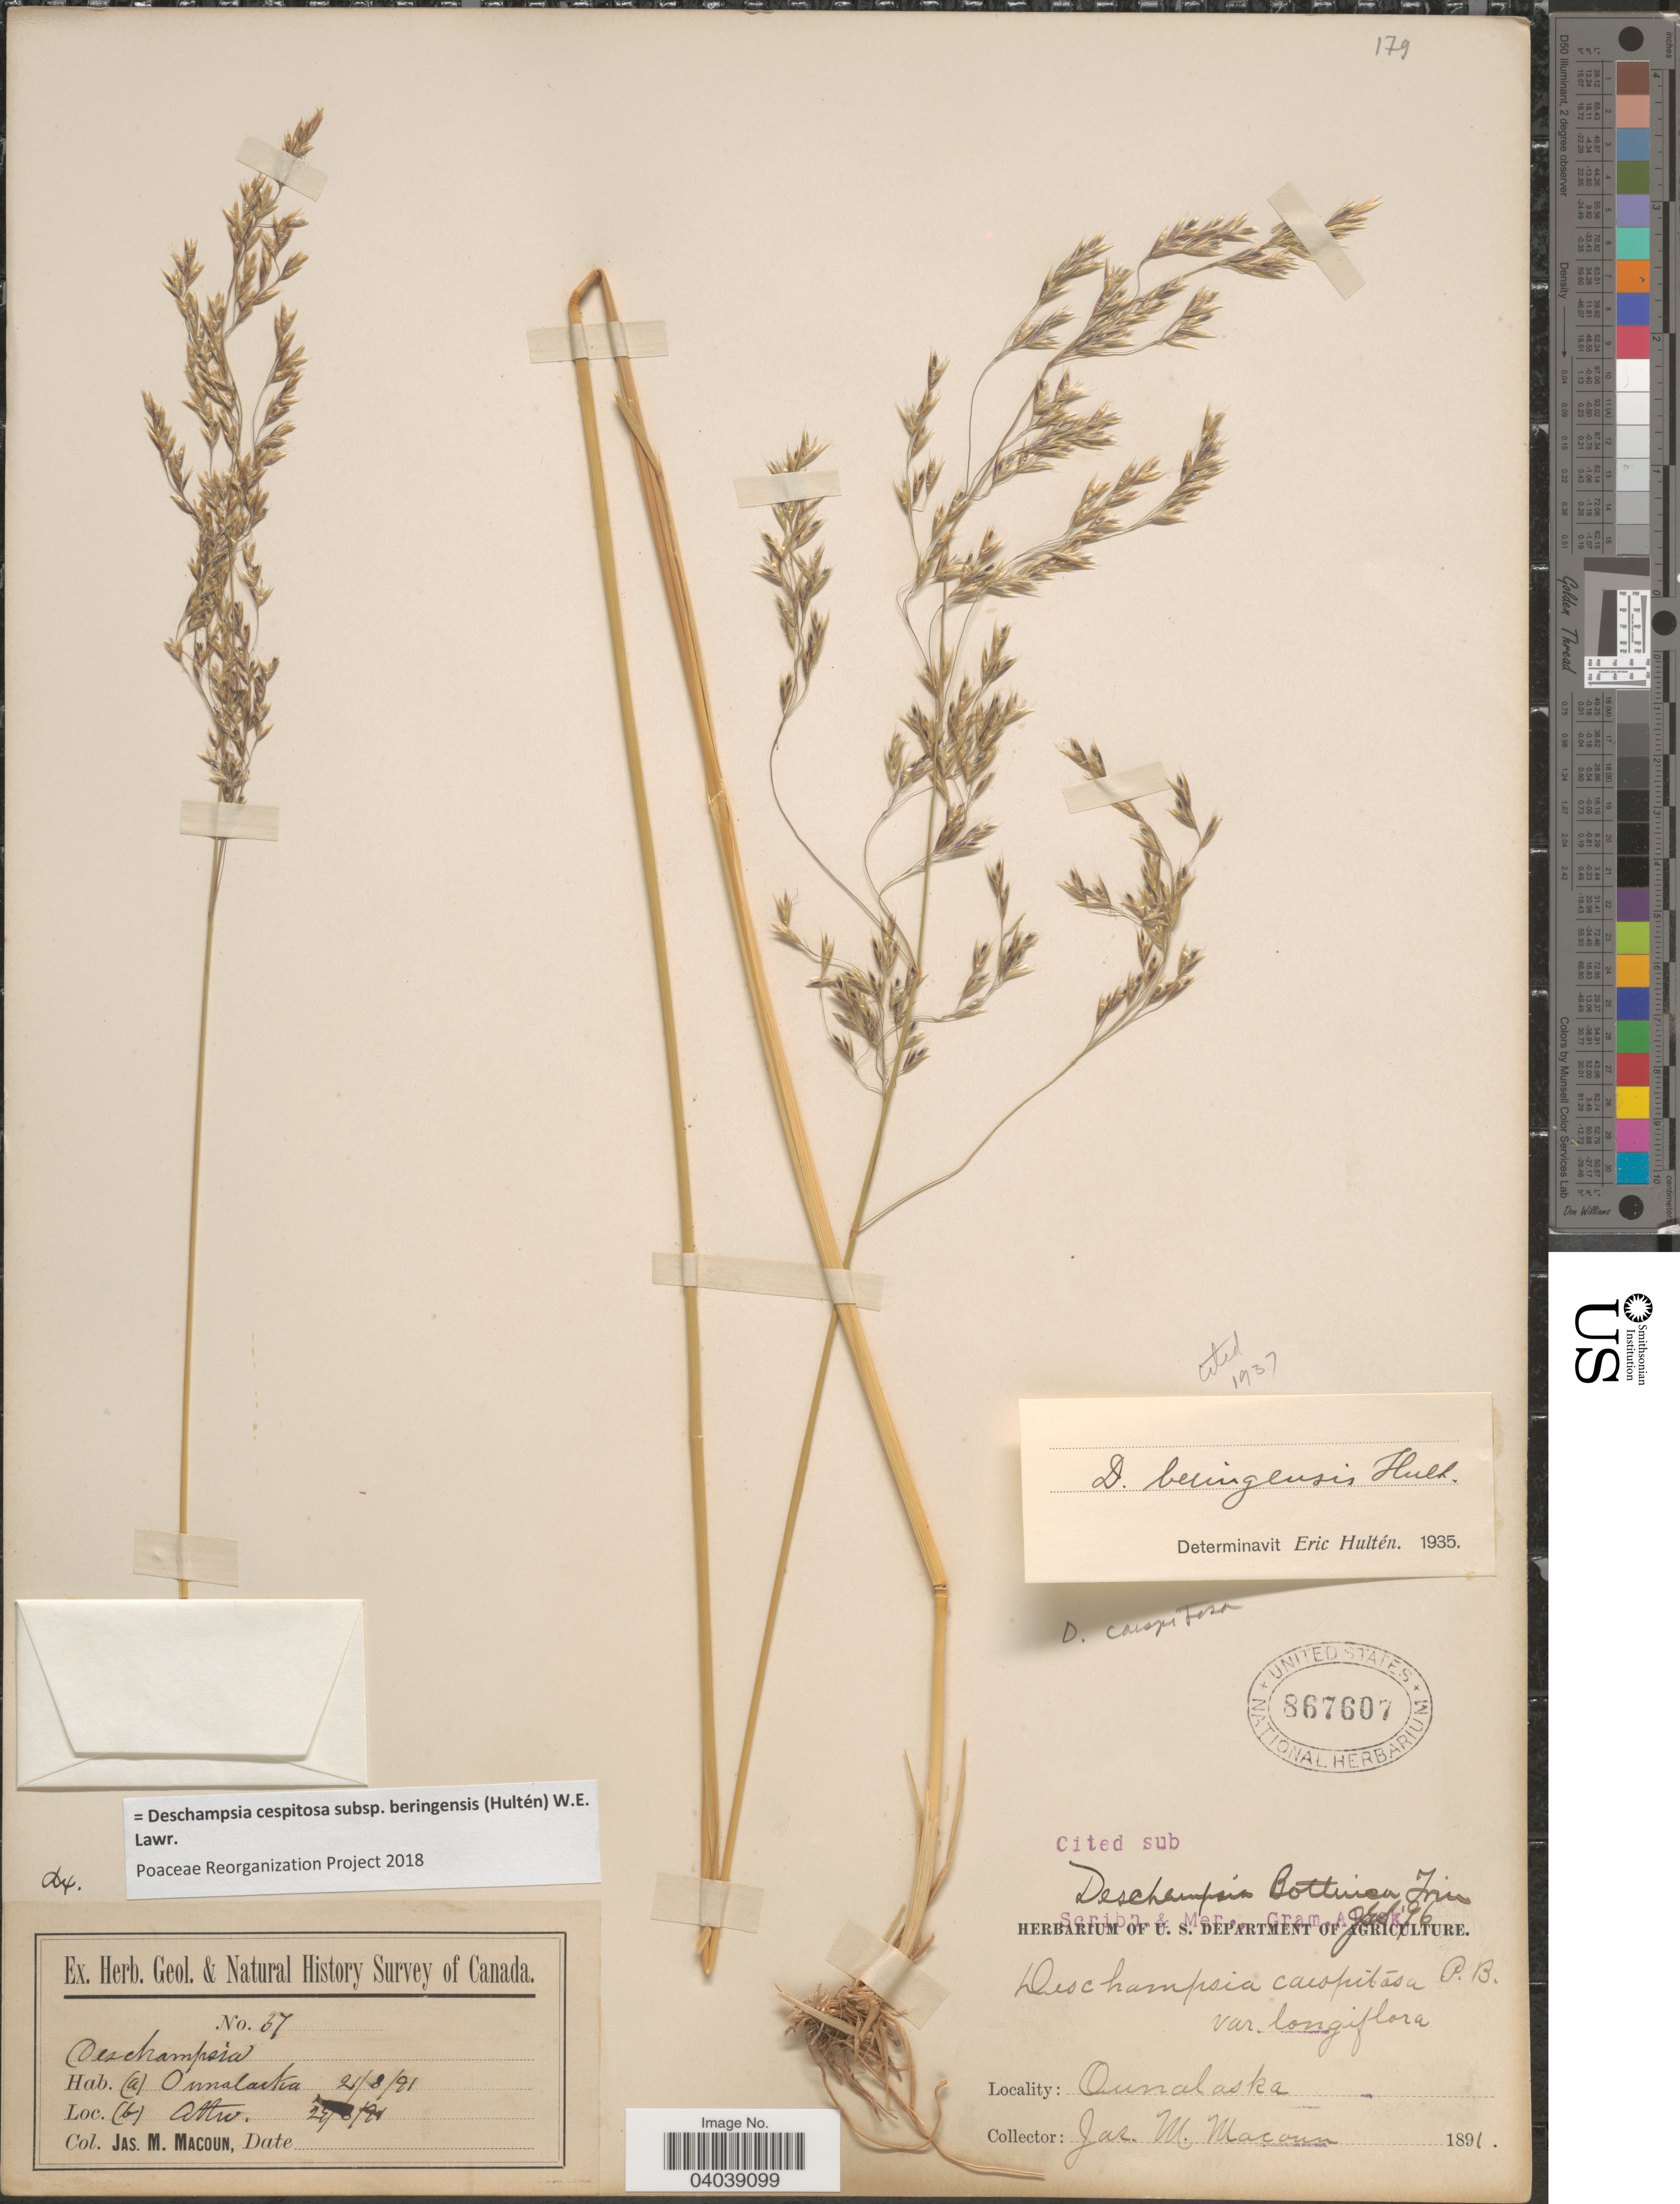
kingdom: Plantae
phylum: Tracheophyta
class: Liliopsida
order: Poales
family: Poaceae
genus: Deschampsia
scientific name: Deschampsia cespitosa subsp. beringensis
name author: (Hultén) Lawrence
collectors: J. M. Macoun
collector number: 67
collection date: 1891-08-21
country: United States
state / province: Alaska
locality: Ounalaska. Attu.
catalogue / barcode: US 867607